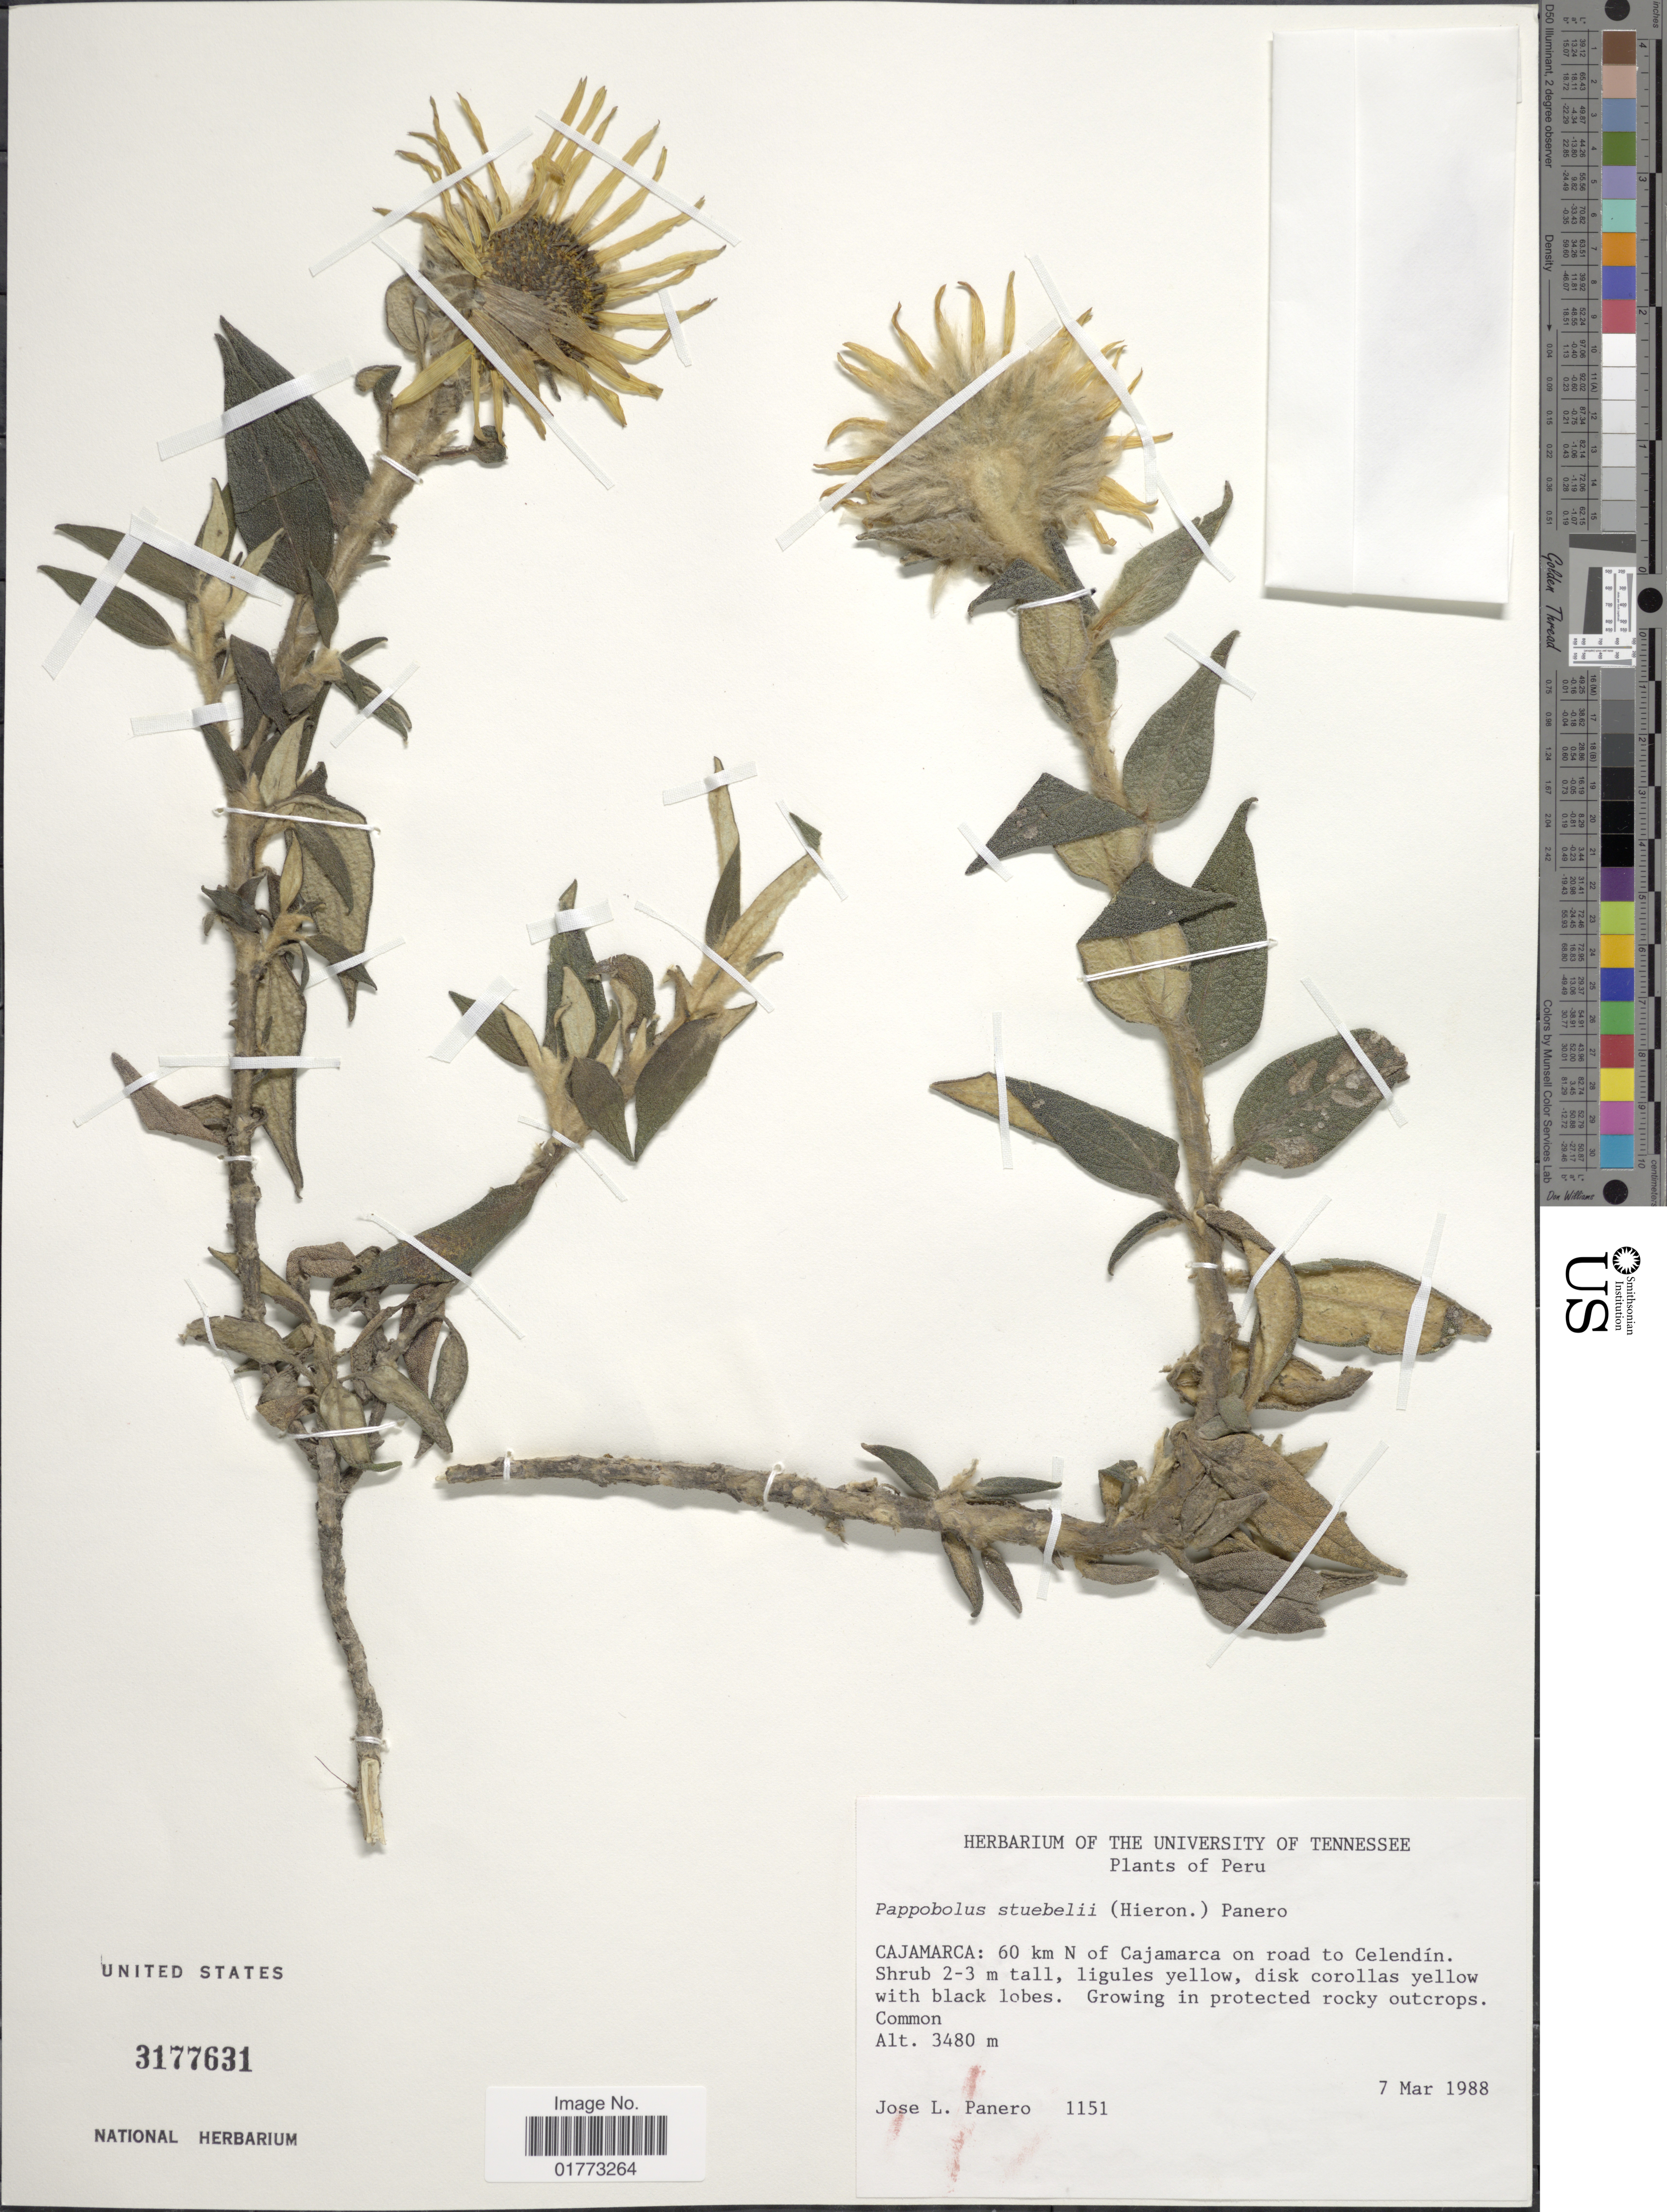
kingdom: Plantae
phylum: Tracheophyta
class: Magnoliopsida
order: Asterales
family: Asteraceae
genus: Pappobolus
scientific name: Pappobolus stuebelii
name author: (Hieron.) Panero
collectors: J. L. Panero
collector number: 1151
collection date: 1988-03-07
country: Peru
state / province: Cajamarca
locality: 60 km N of Cajamarca on road to Celendín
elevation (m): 3480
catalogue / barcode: US 3177631